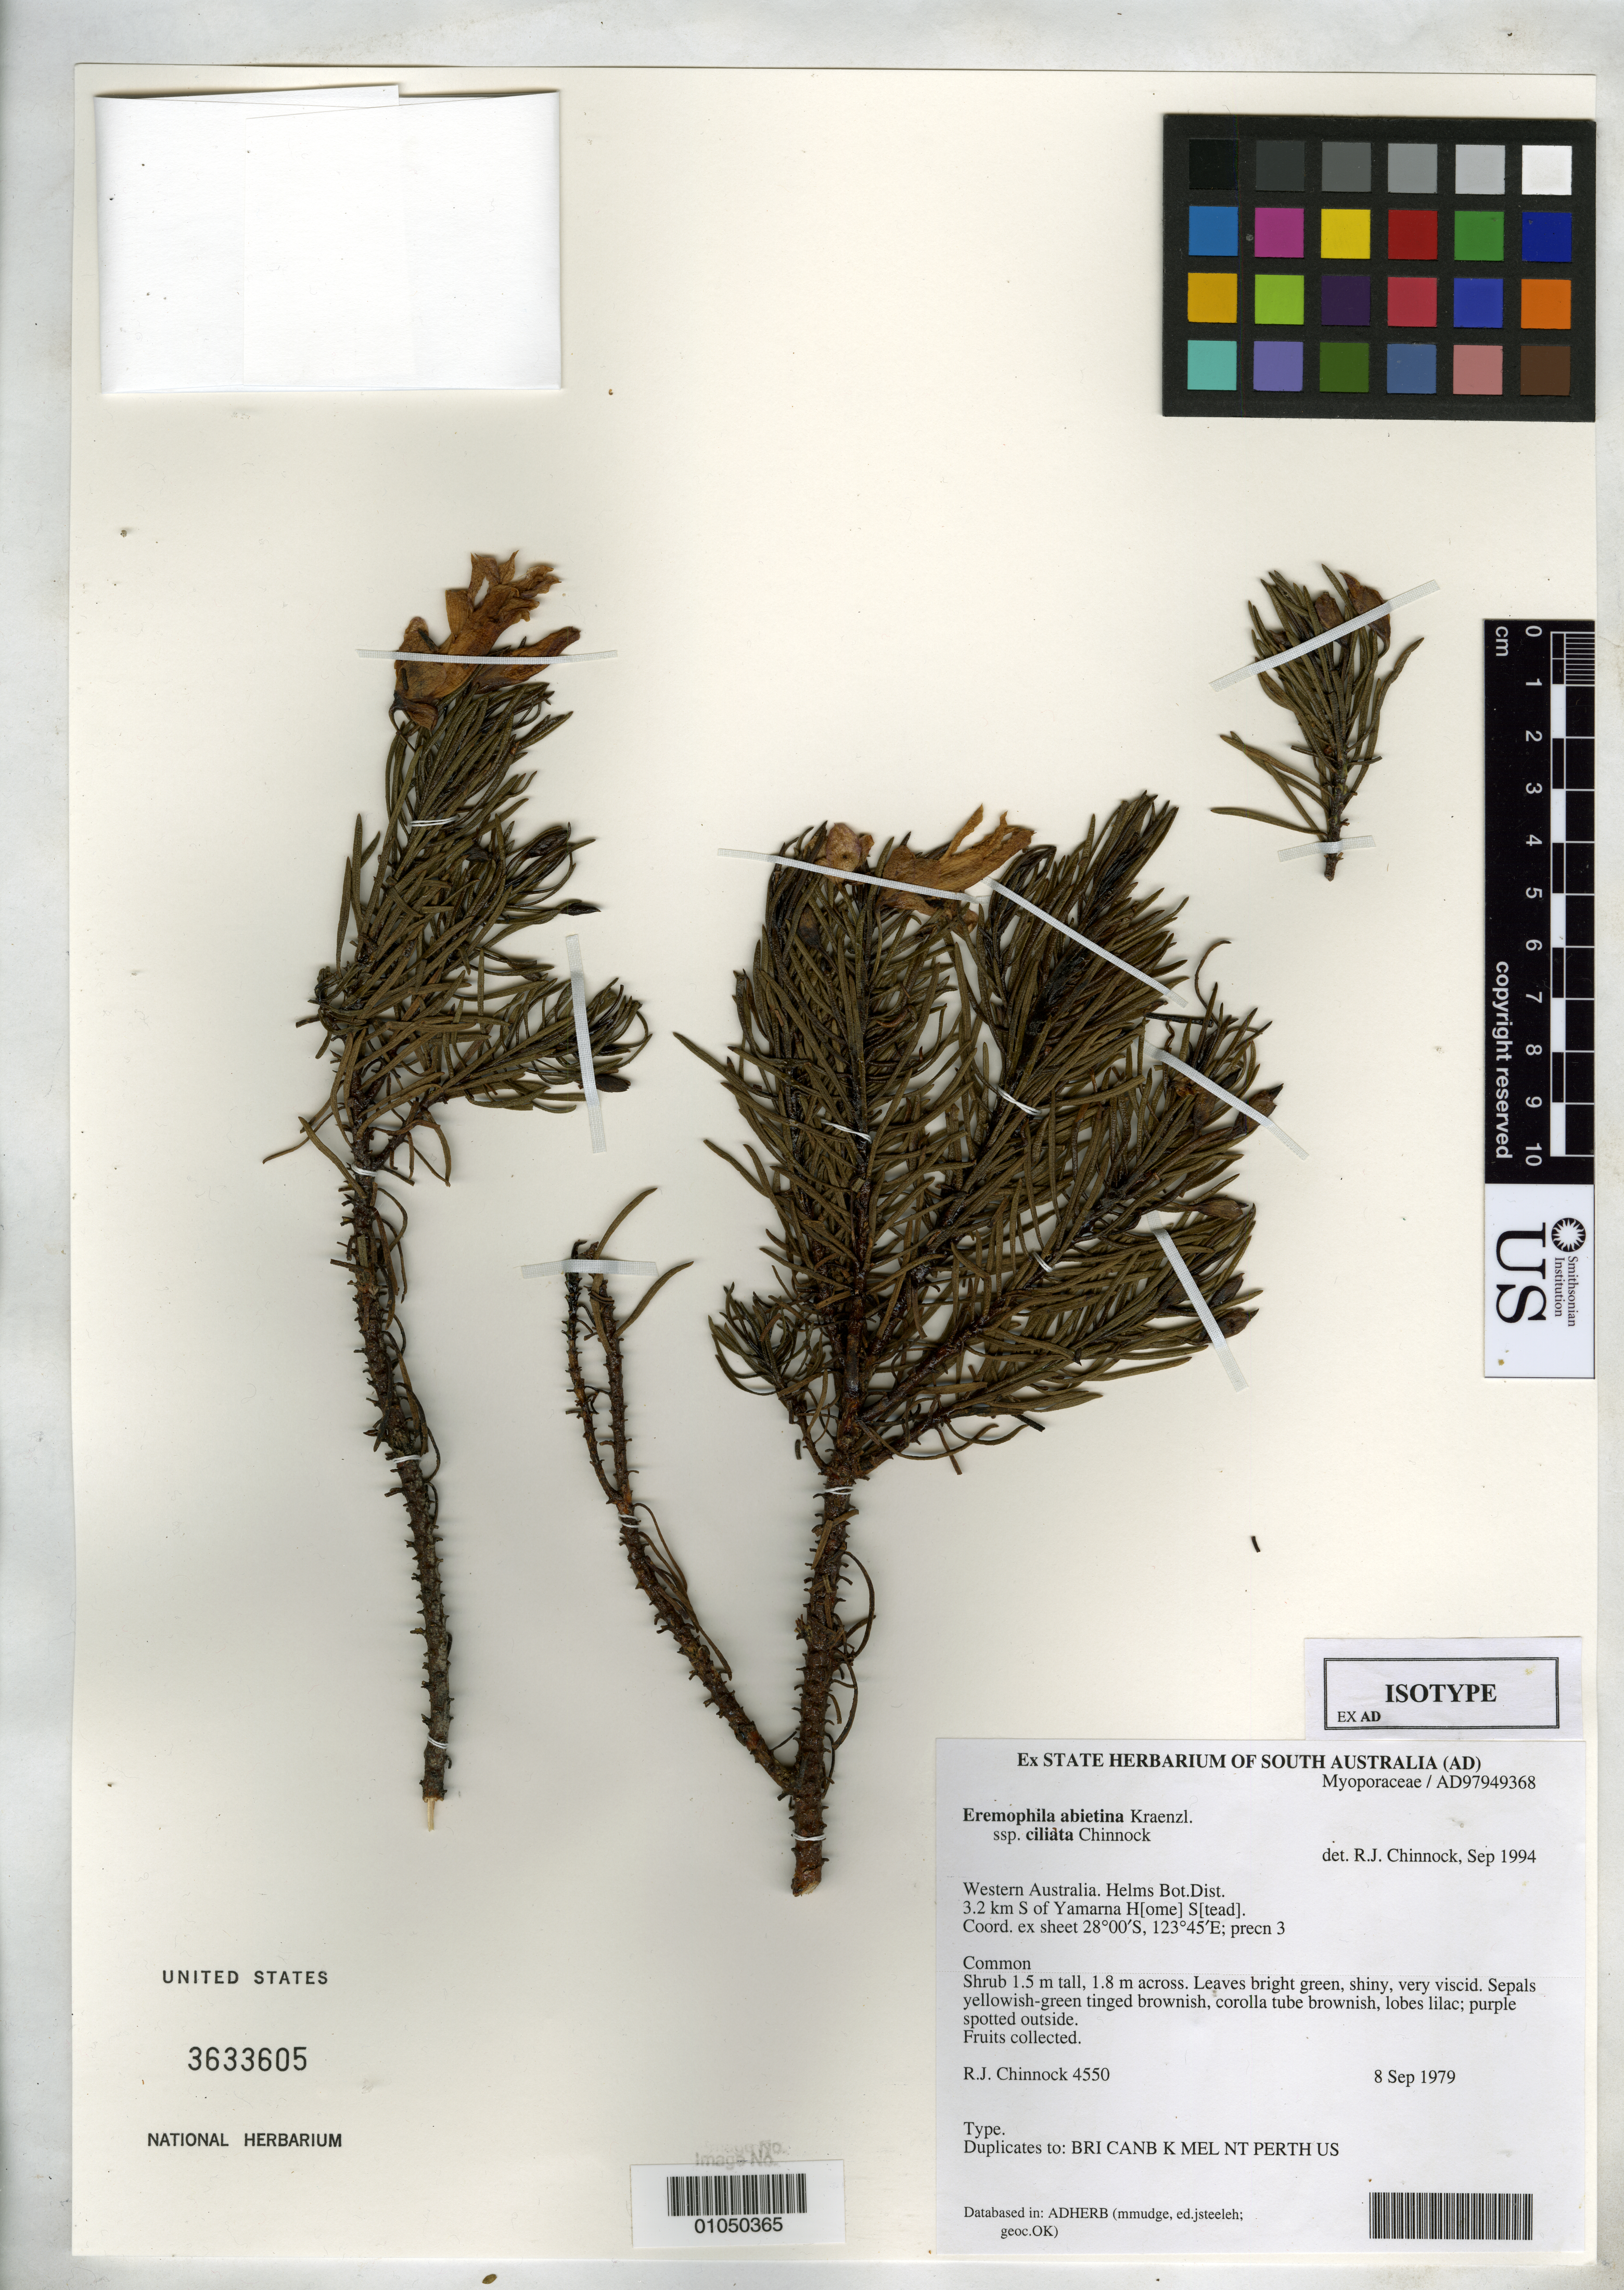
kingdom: Plantae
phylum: Tracheophyta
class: Magnoliopsida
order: Lamiales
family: Scrophulariaceae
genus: Eremophila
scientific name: Eremophila abietina subsp. ciliata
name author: Chinnock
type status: Isotype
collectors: R. J. Chinnock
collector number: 4550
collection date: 1979-09-08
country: Australia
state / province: Western Australia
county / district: Helms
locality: Helms Bot. Distr. 3.2 km S of Yamarna Homestead.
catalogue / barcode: US 3633605